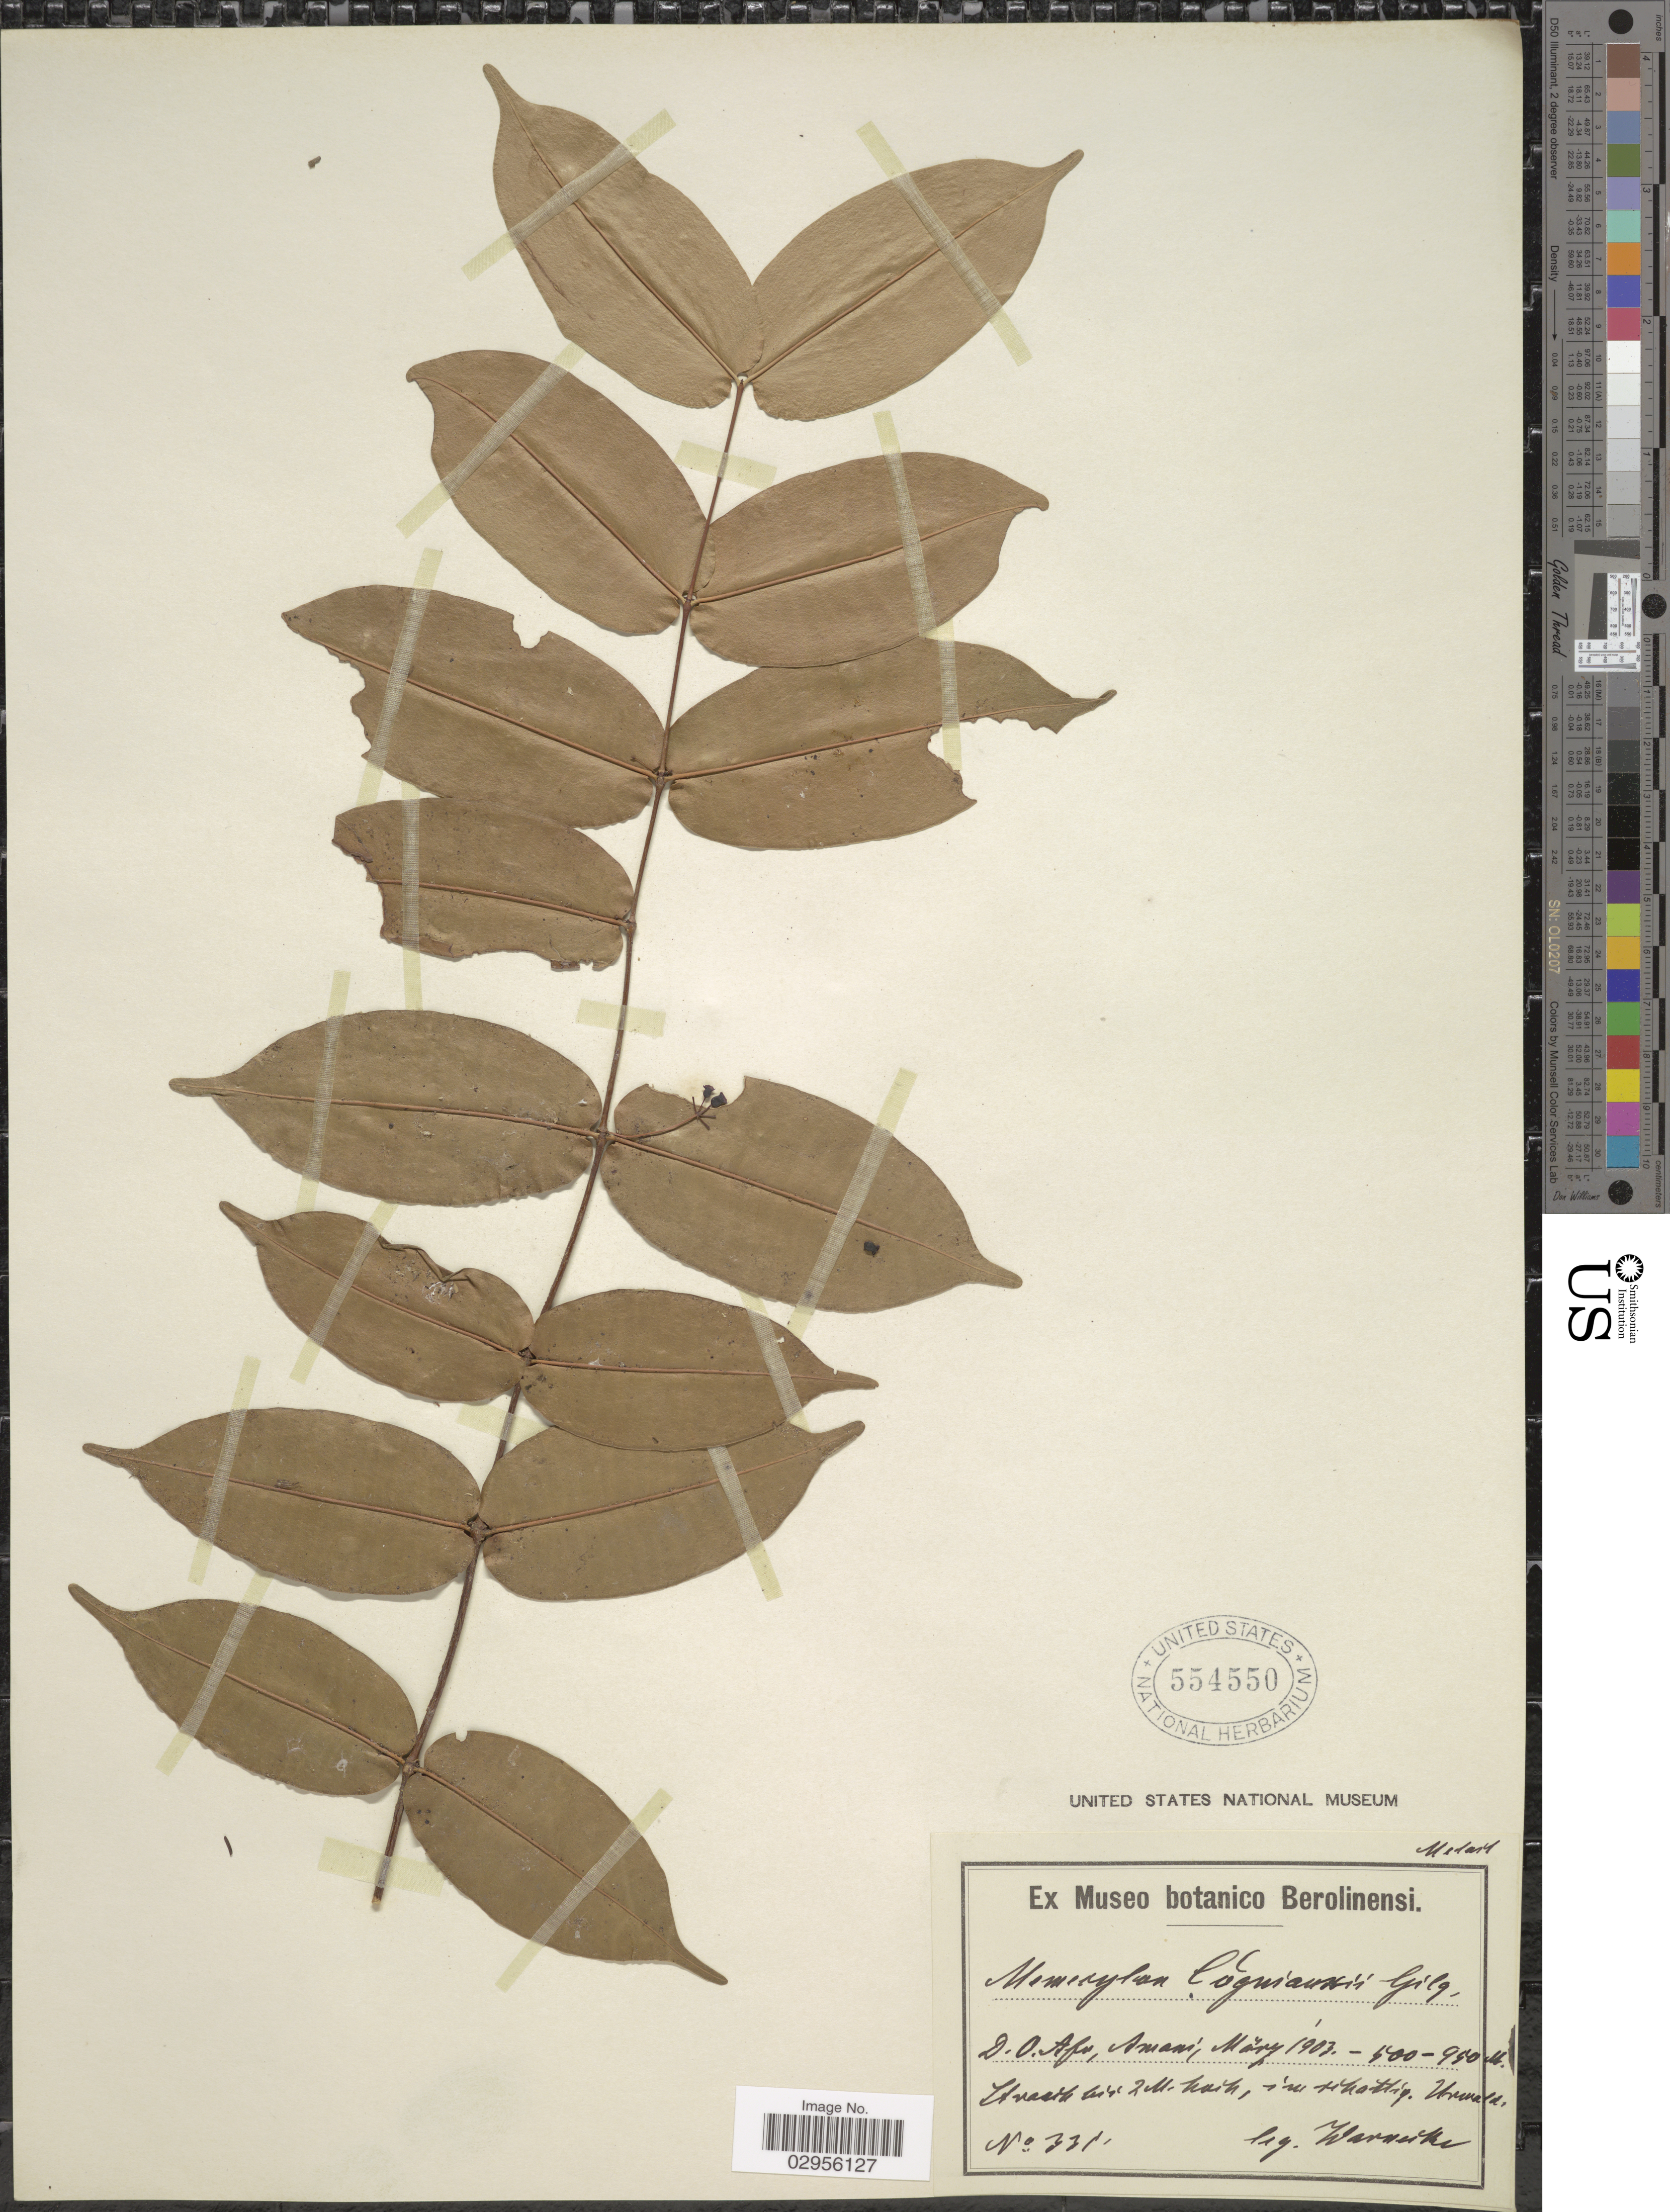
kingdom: Plantae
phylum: Tracheophyta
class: Magnoliopsida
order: Myrtales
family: Melastomataceae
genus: Memecylon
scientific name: Memecylon cogniauxii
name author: Gilg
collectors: Warneike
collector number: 331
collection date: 1903-03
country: Tanzania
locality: D.O. Afr, Amani.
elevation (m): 500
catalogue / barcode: US 554550